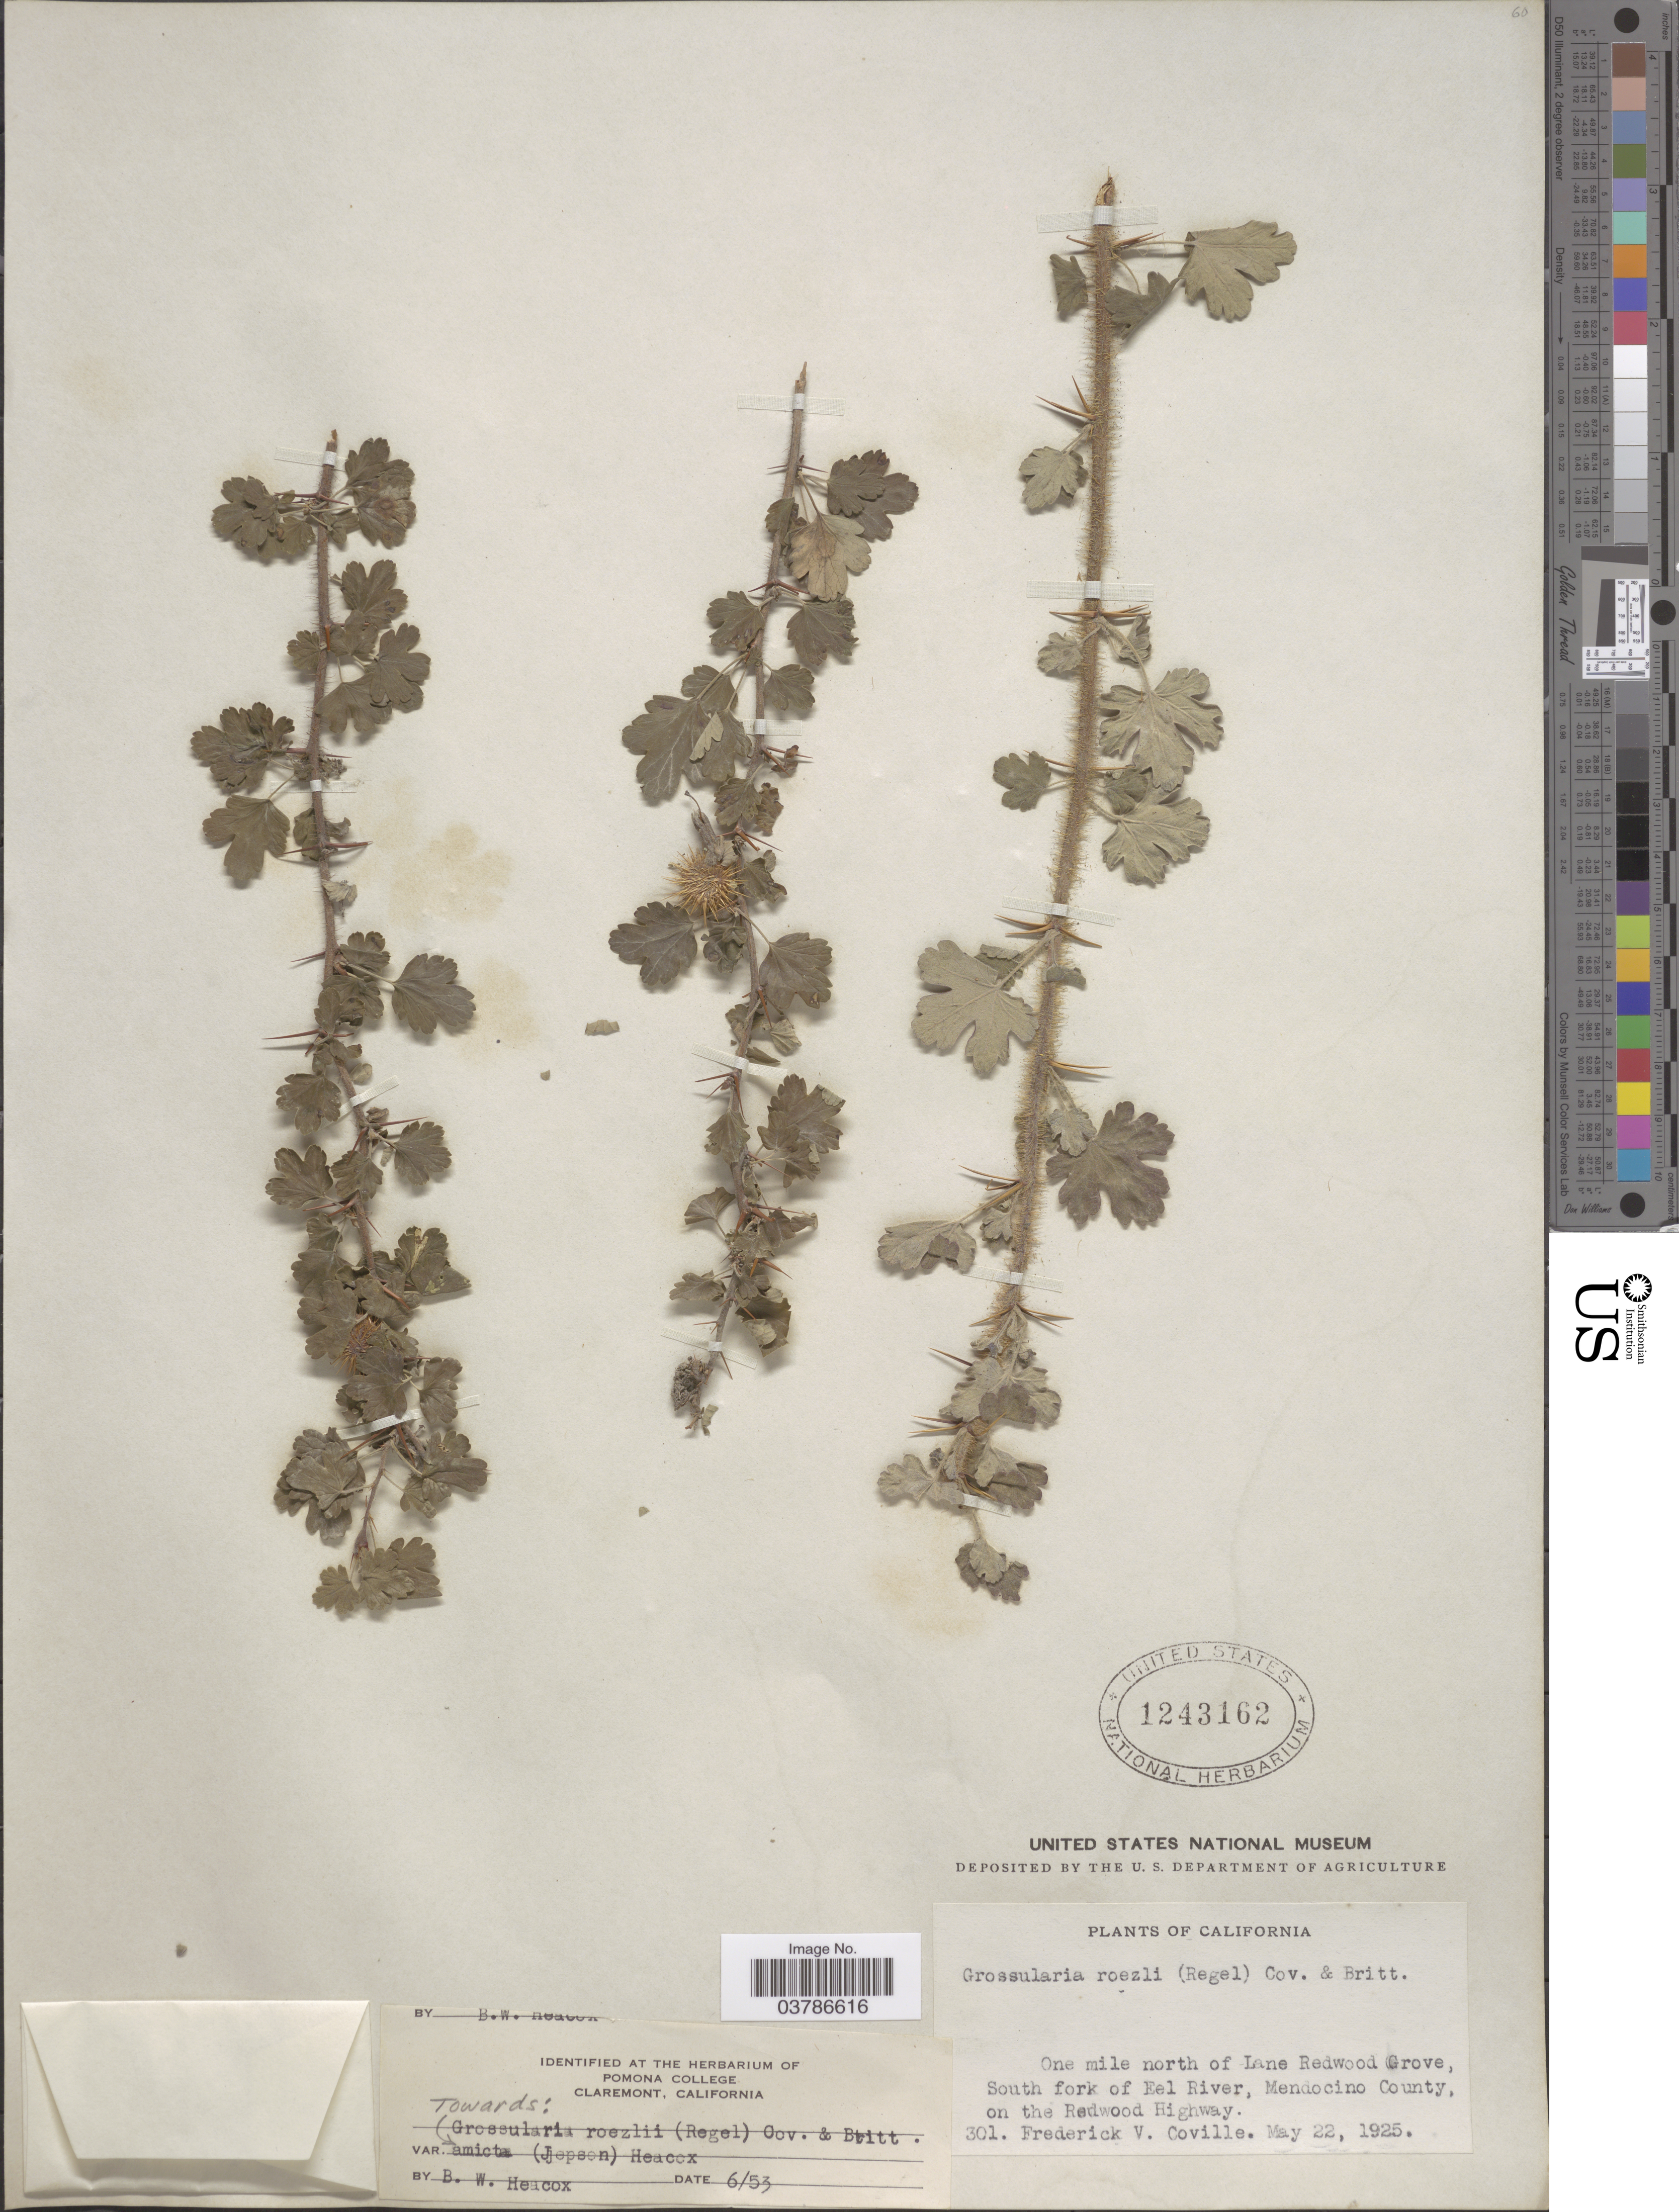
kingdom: Plantae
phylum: Tracheophyta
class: Magnoliopsida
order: Saxifragales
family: Grossulariaceae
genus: Ribes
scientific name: Ribes roezlii var. amictum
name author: (Greene) Jeps.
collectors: F. V. Coville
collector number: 301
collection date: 1925-05-22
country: United States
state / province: California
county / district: Mendocino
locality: One mile north of Lane Redwood Grove, South fork of Eel River, Mendocino County, on the Redwood Highway.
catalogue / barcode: US 1243162